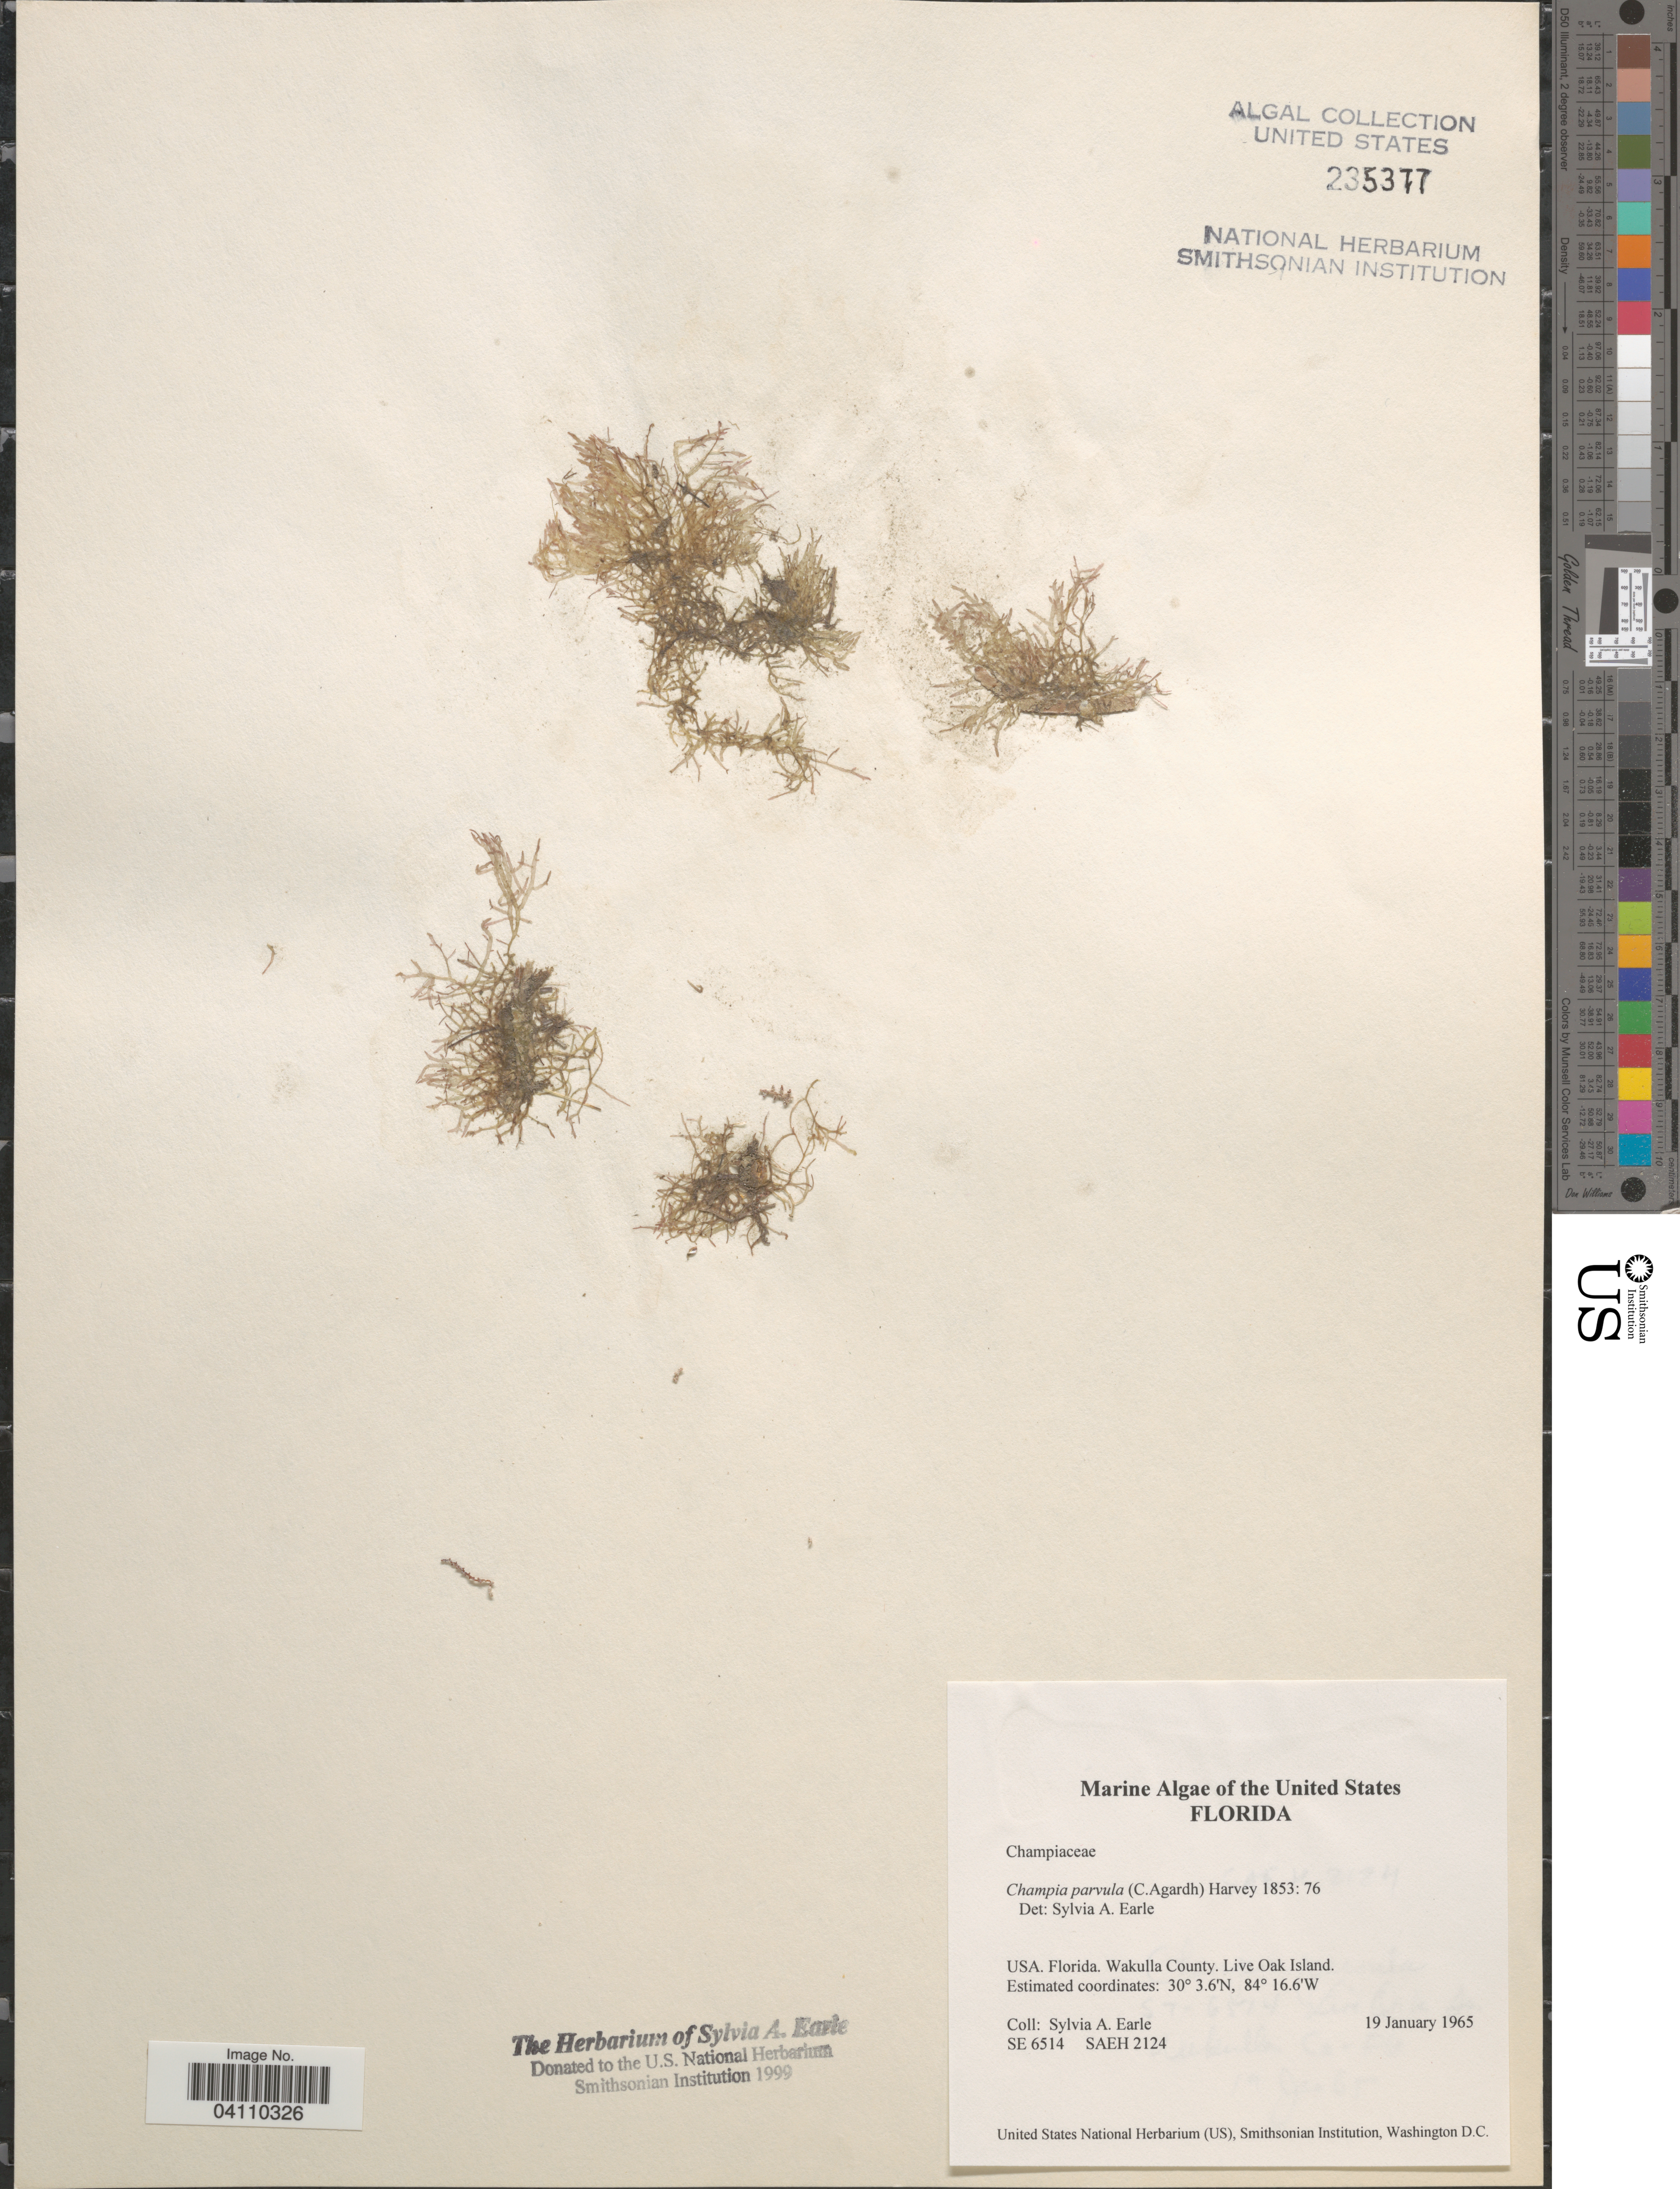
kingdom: Plantae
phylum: Rhodophyta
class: Florideophyceae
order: Rhodymeniales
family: Champiaceae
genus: Champia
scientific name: Champia parvula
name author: (C. Agardh) Harv.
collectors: S. A. Earle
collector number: SE6514/SAEH2124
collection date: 1965-01-19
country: United States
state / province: Florida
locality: Wakulla County. Live Oak Island.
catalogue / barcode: US 235377